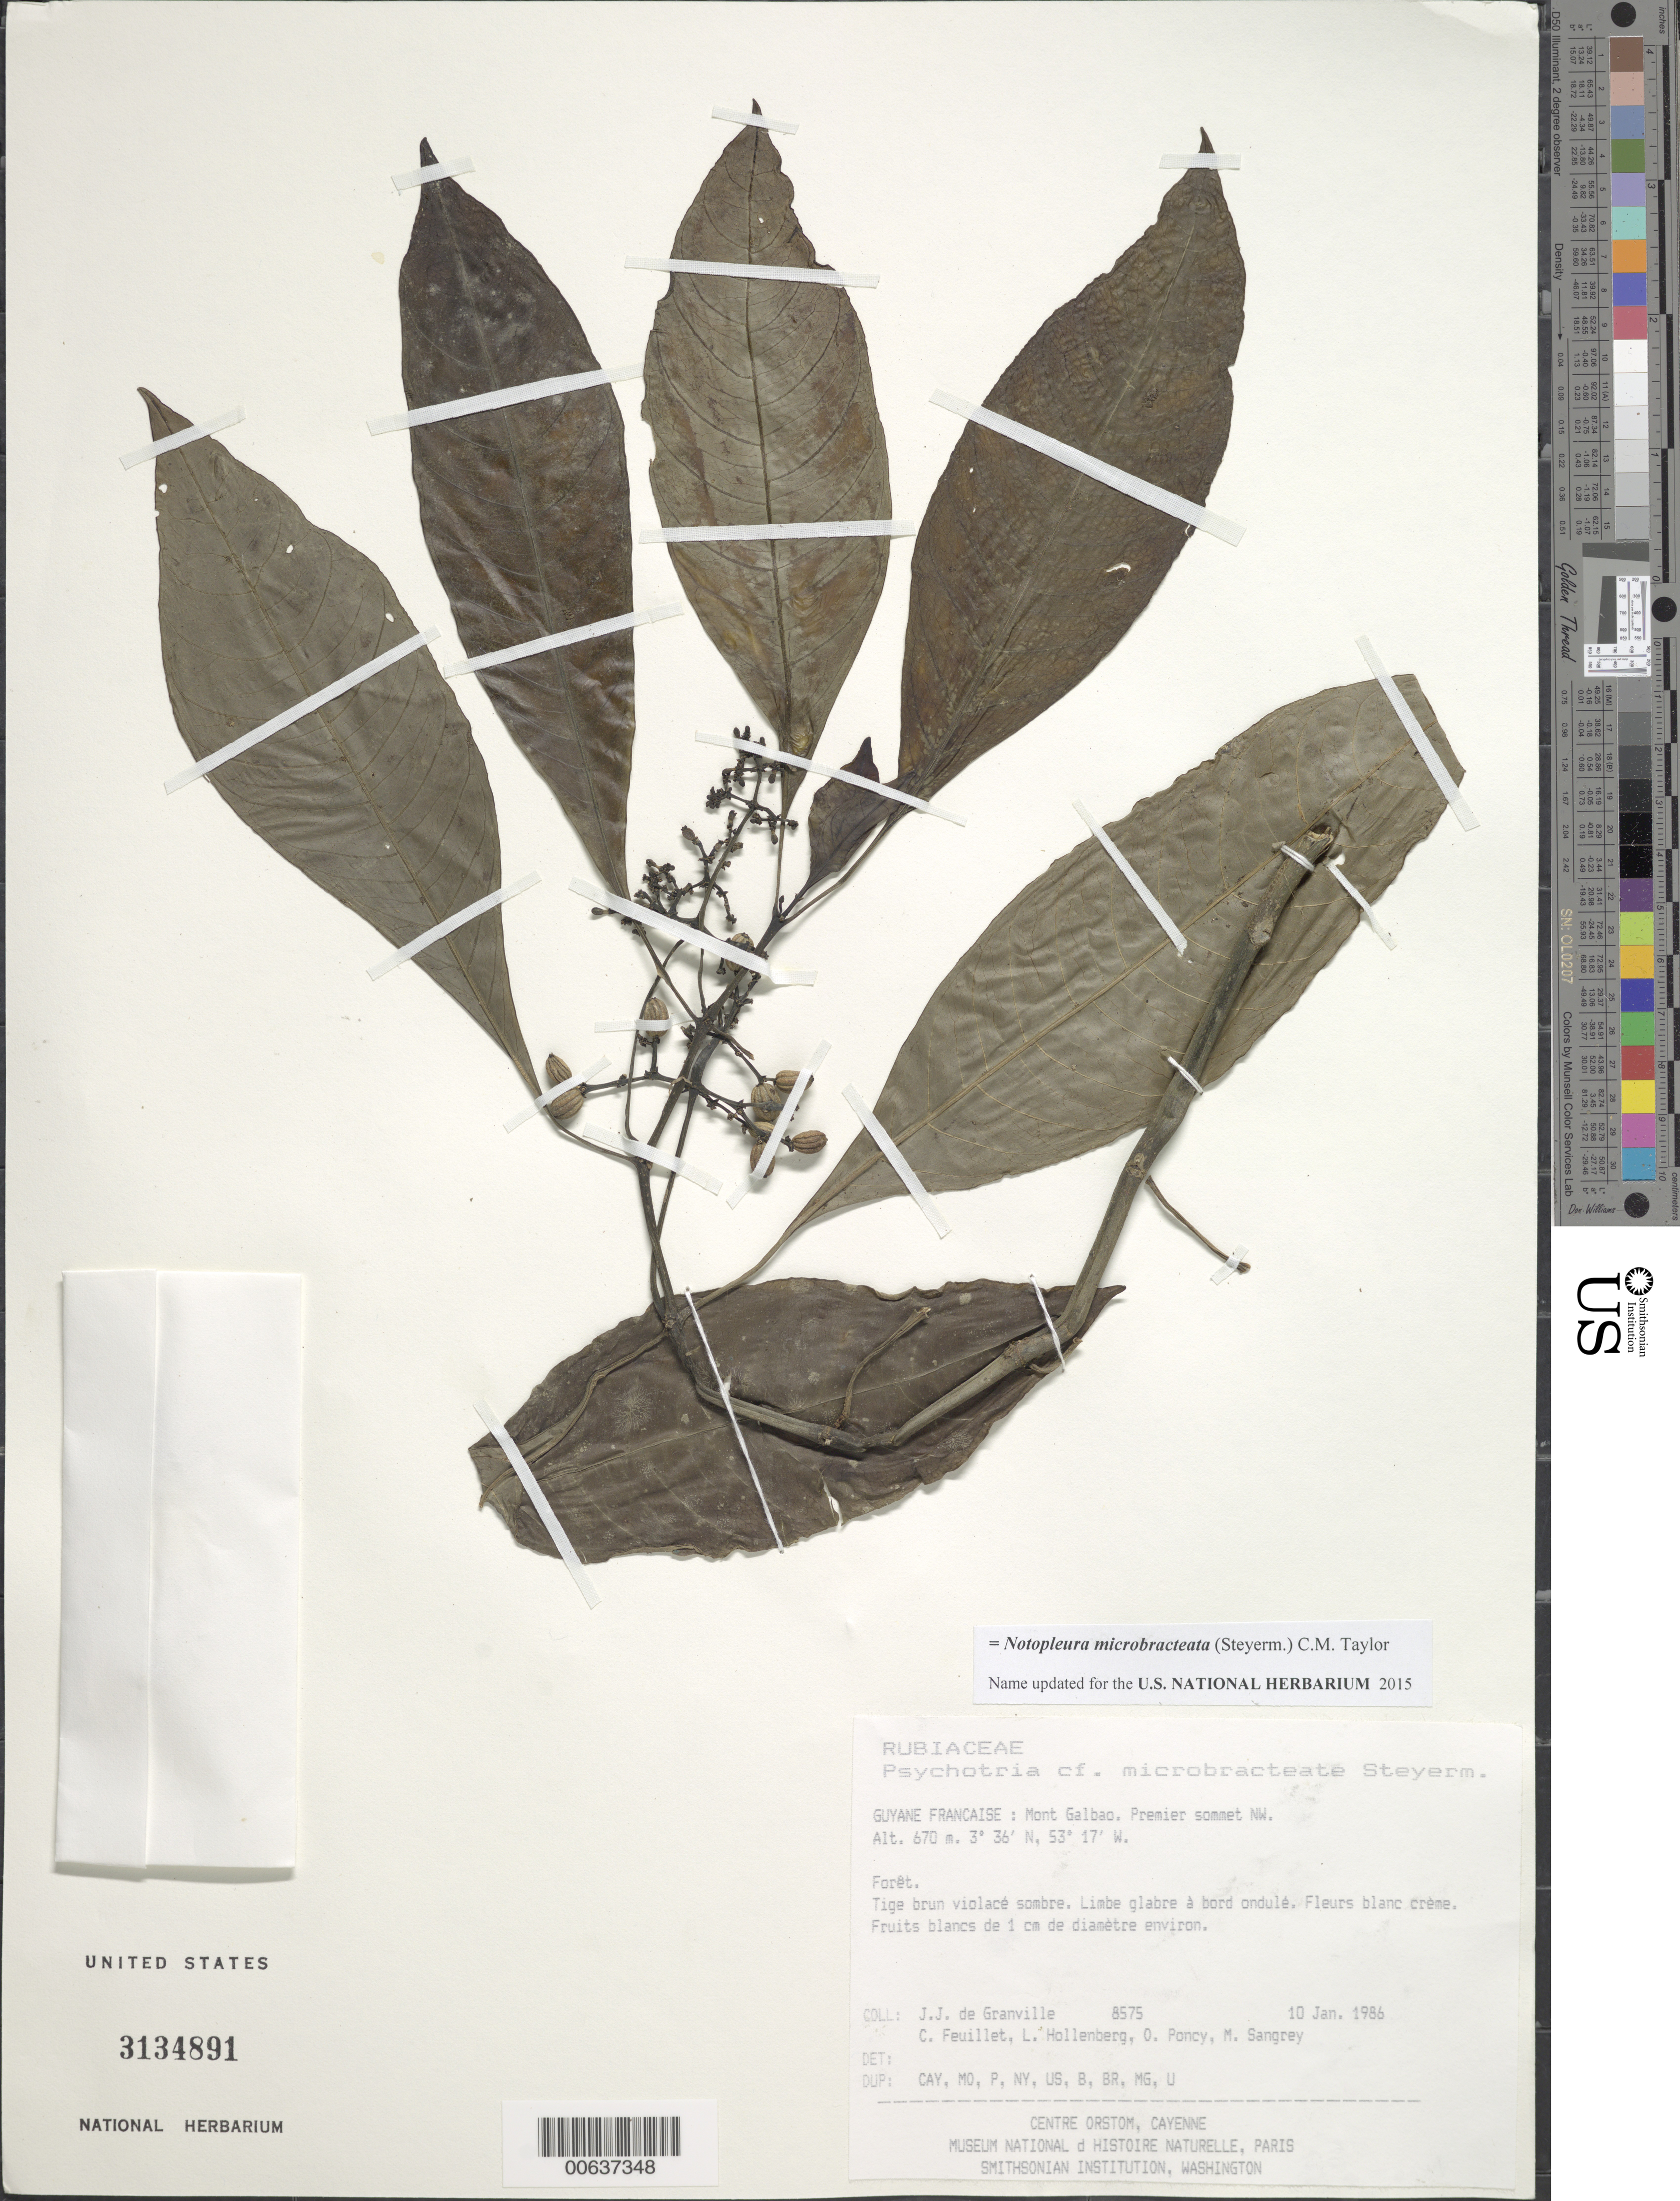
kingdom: Plantae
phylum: Tracheophyta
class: Magnoliopsida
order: Gentianales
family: Rubiaceae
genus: Psychotria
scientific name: Psychotria microbracteata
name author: Steyerm.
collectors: J.-J. de Granville, C. Feuillet, L. Hollenberg, O. Poncy & M. S. Sangrey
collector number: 8575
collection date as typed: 10-Jan-86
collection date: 1986-01-10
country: French Guiana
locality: Mont Galbao. Premier sommet NW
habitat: Forêt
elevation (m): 670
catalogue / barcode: US 3134891